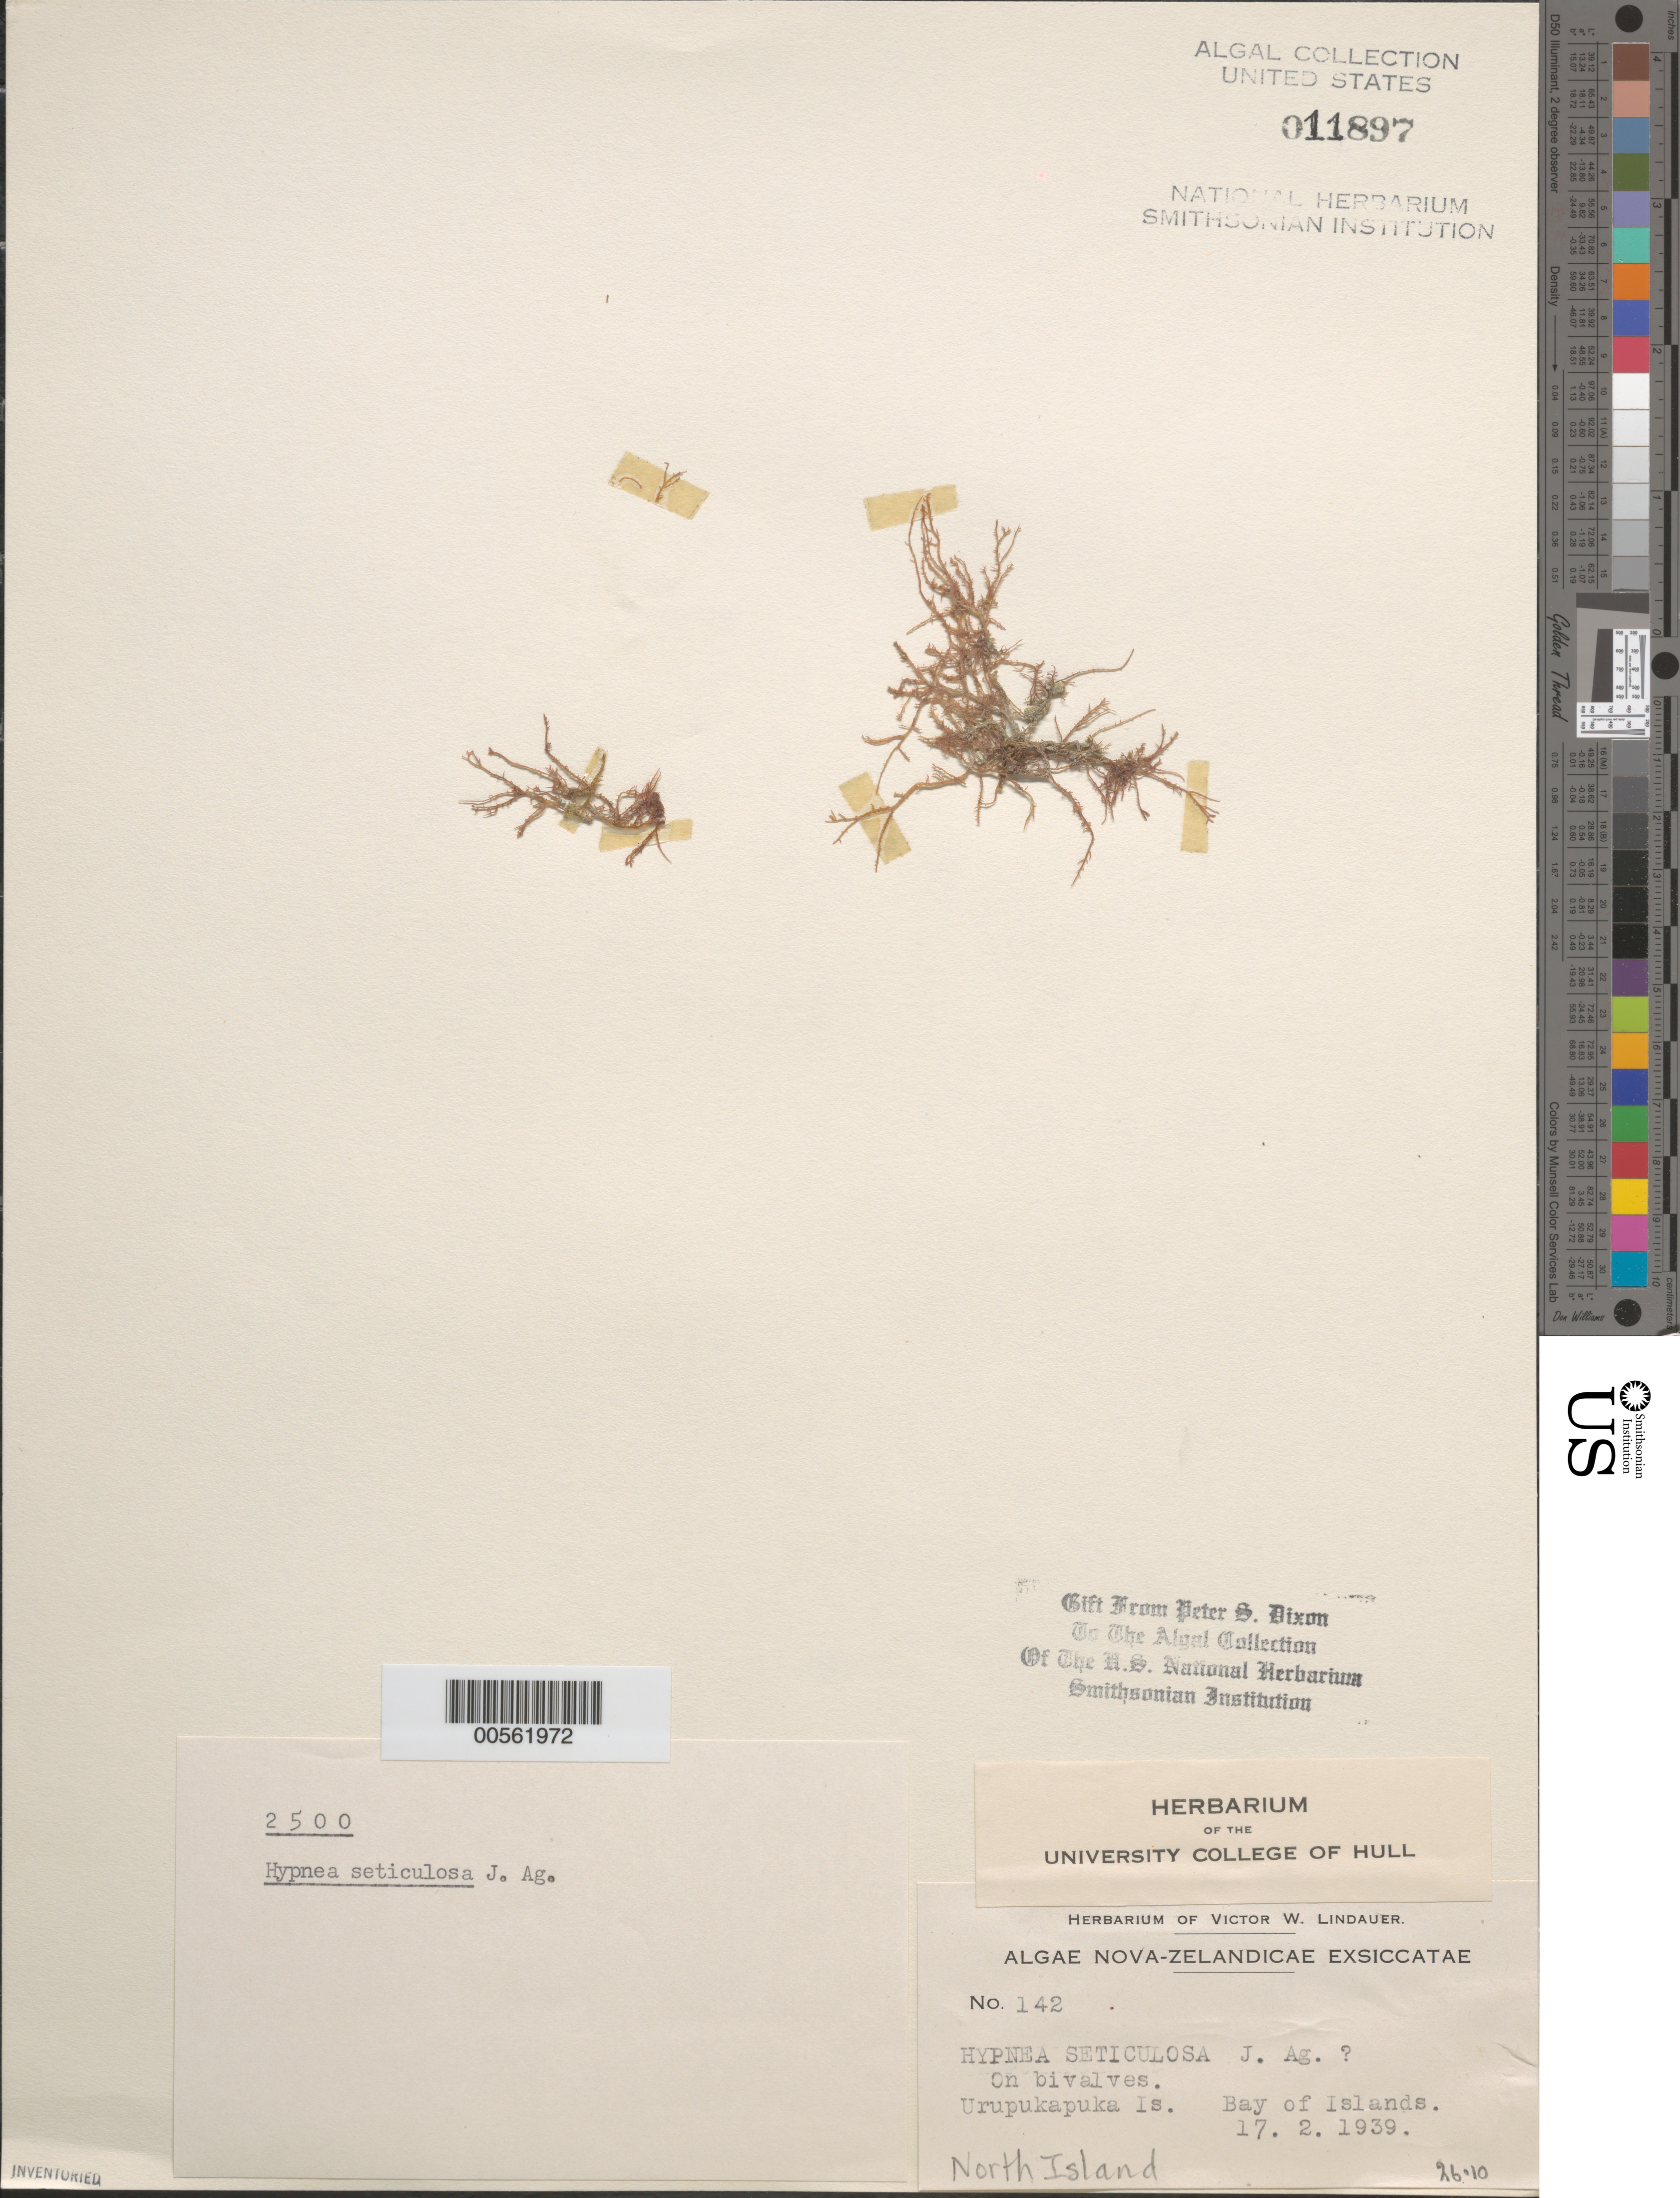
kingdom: Plantae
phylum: Rhodophyta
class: Florideophyceae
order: Gigartinales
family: Cystocloniaceae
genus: Hypnea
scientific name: Hypnea charoides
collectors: V. Lindauer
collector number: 142 & PSD 2500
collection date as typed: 17 Feb 1939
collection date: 1939-02-17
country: New Zealand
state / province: Northland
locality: Urupukapuka island, bay of islands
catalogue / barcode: US 11897